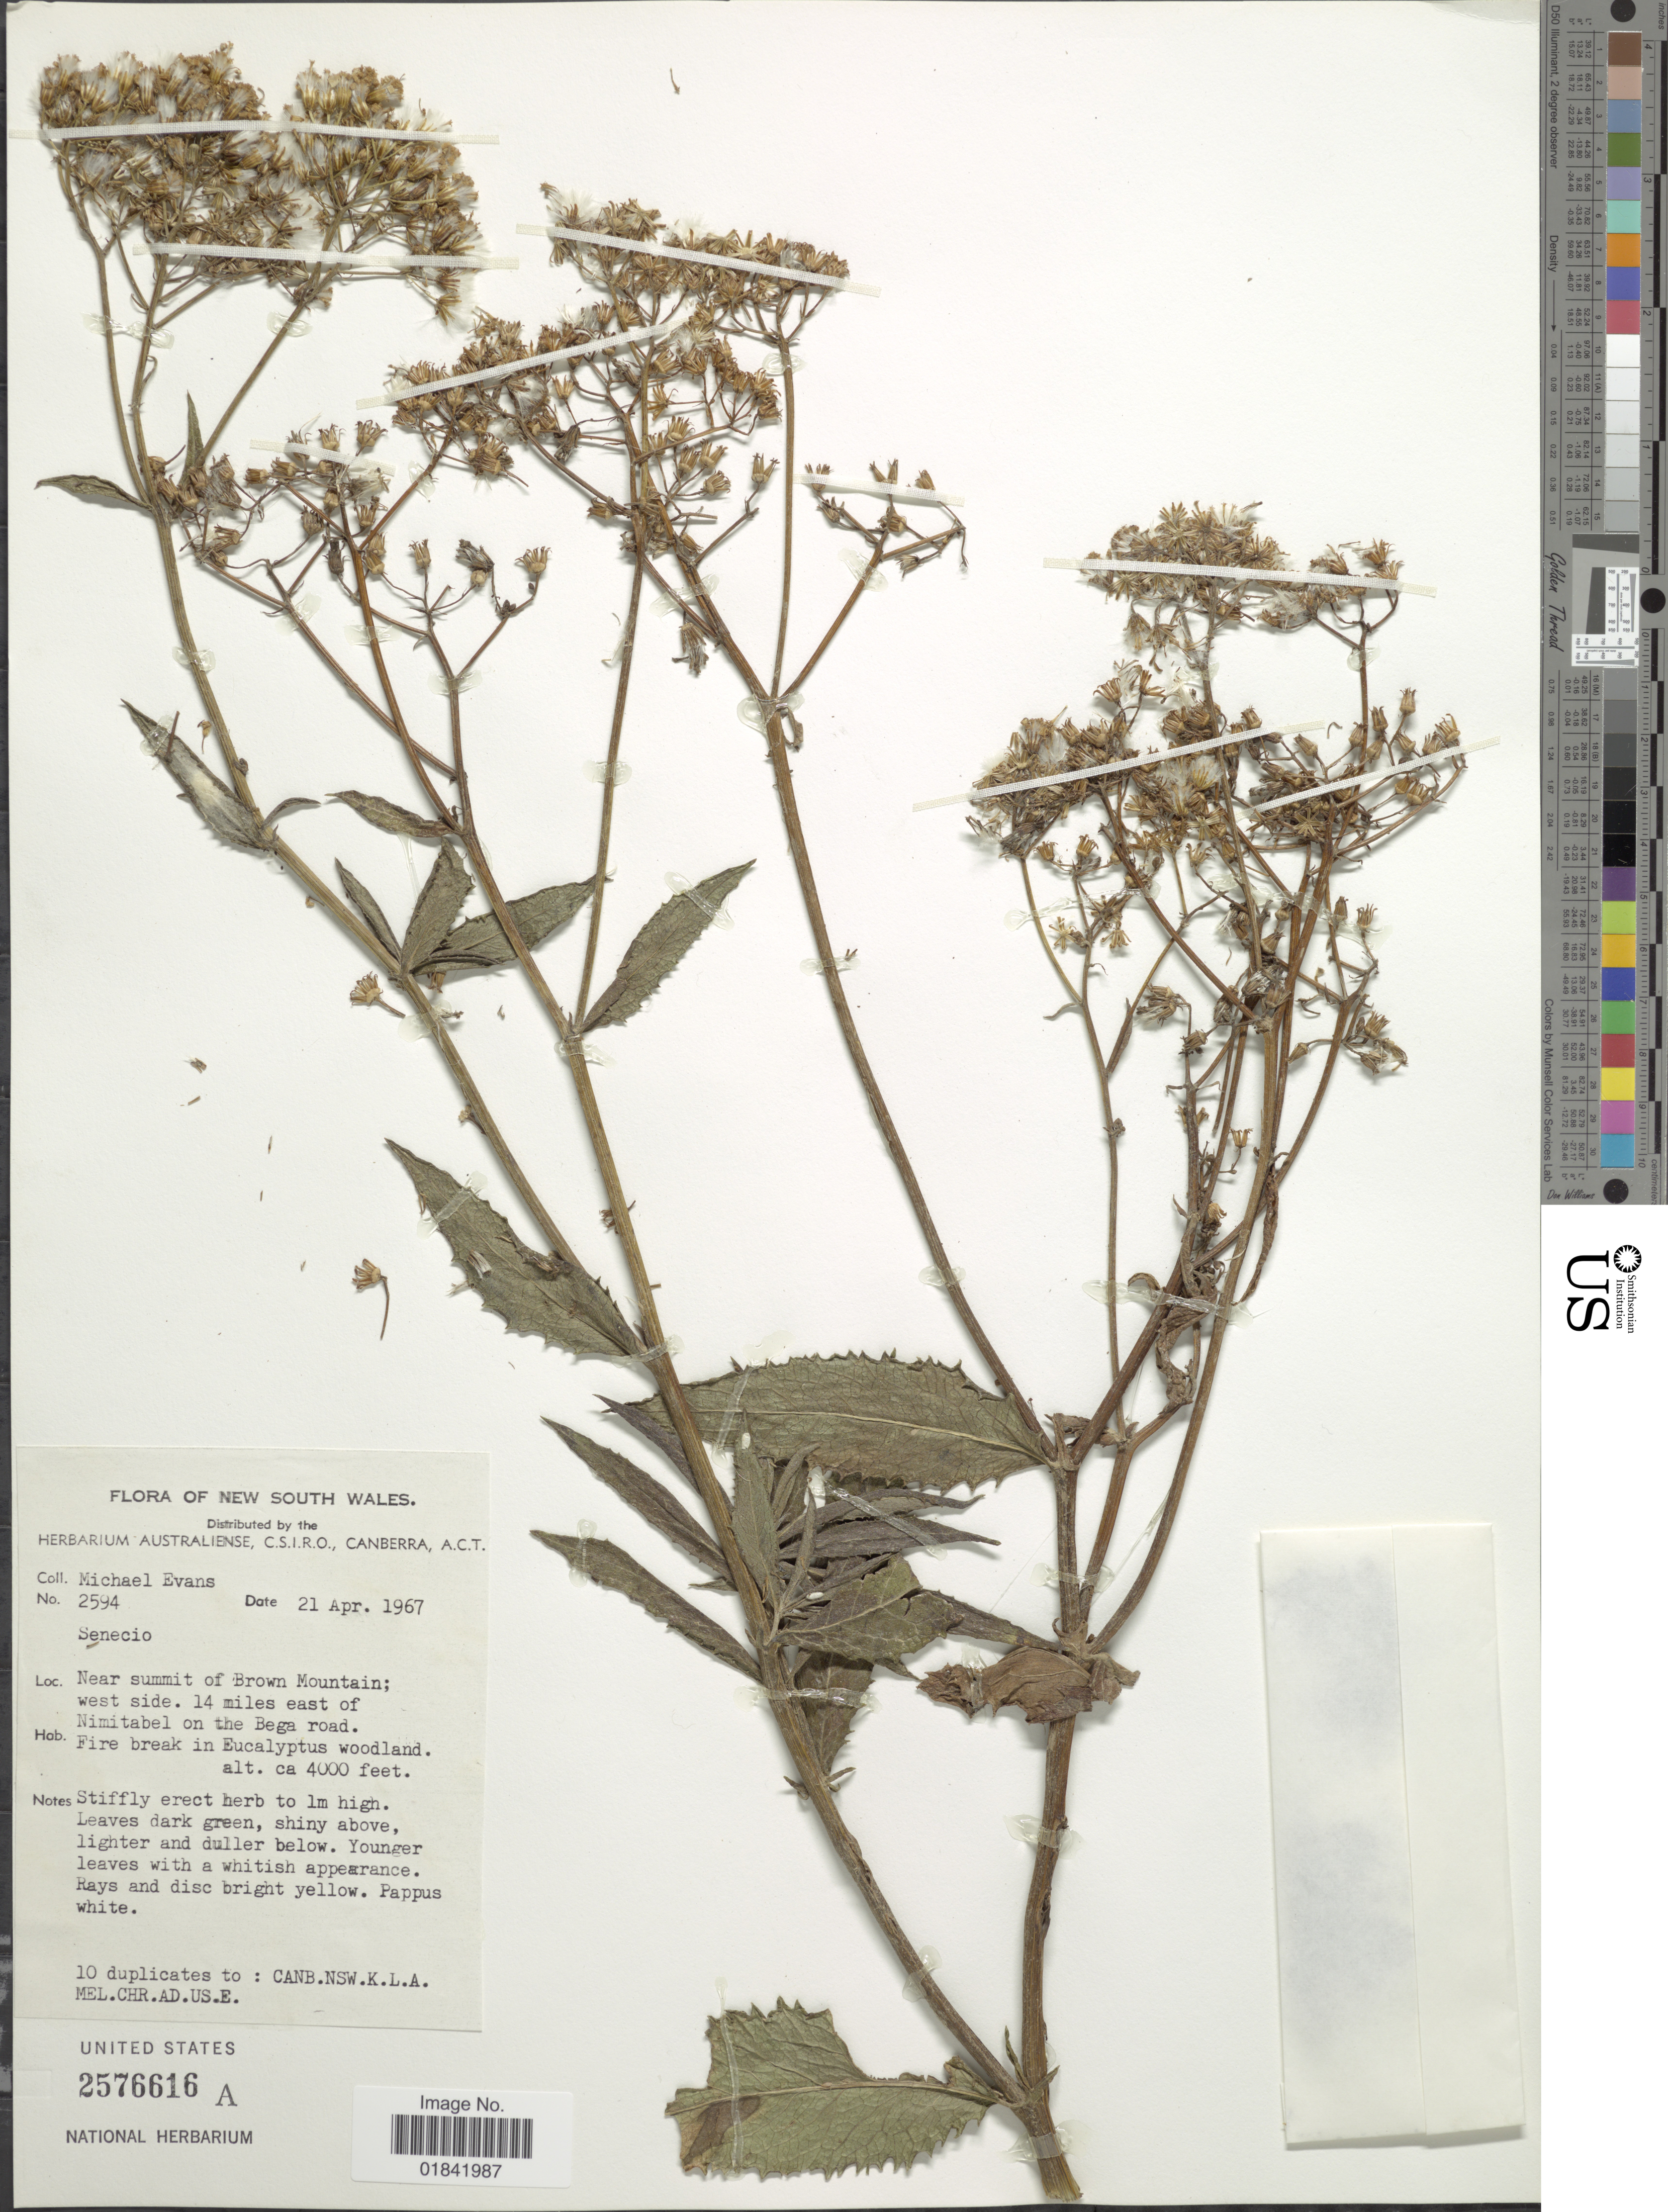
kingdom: Plantae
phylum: Tracheophyta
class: Magnoliopsida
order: Asterales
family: Asteraceae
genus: Senecio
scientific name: Senecio sp.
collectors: M. Evans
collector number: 2594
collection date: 1957-04-21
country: Australia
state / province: New South Wales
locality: Near summit of Brown Mountain, west side, 14 miles east of Nimitabel on the Bega Road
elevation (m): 1219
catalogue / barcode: US 2576616A